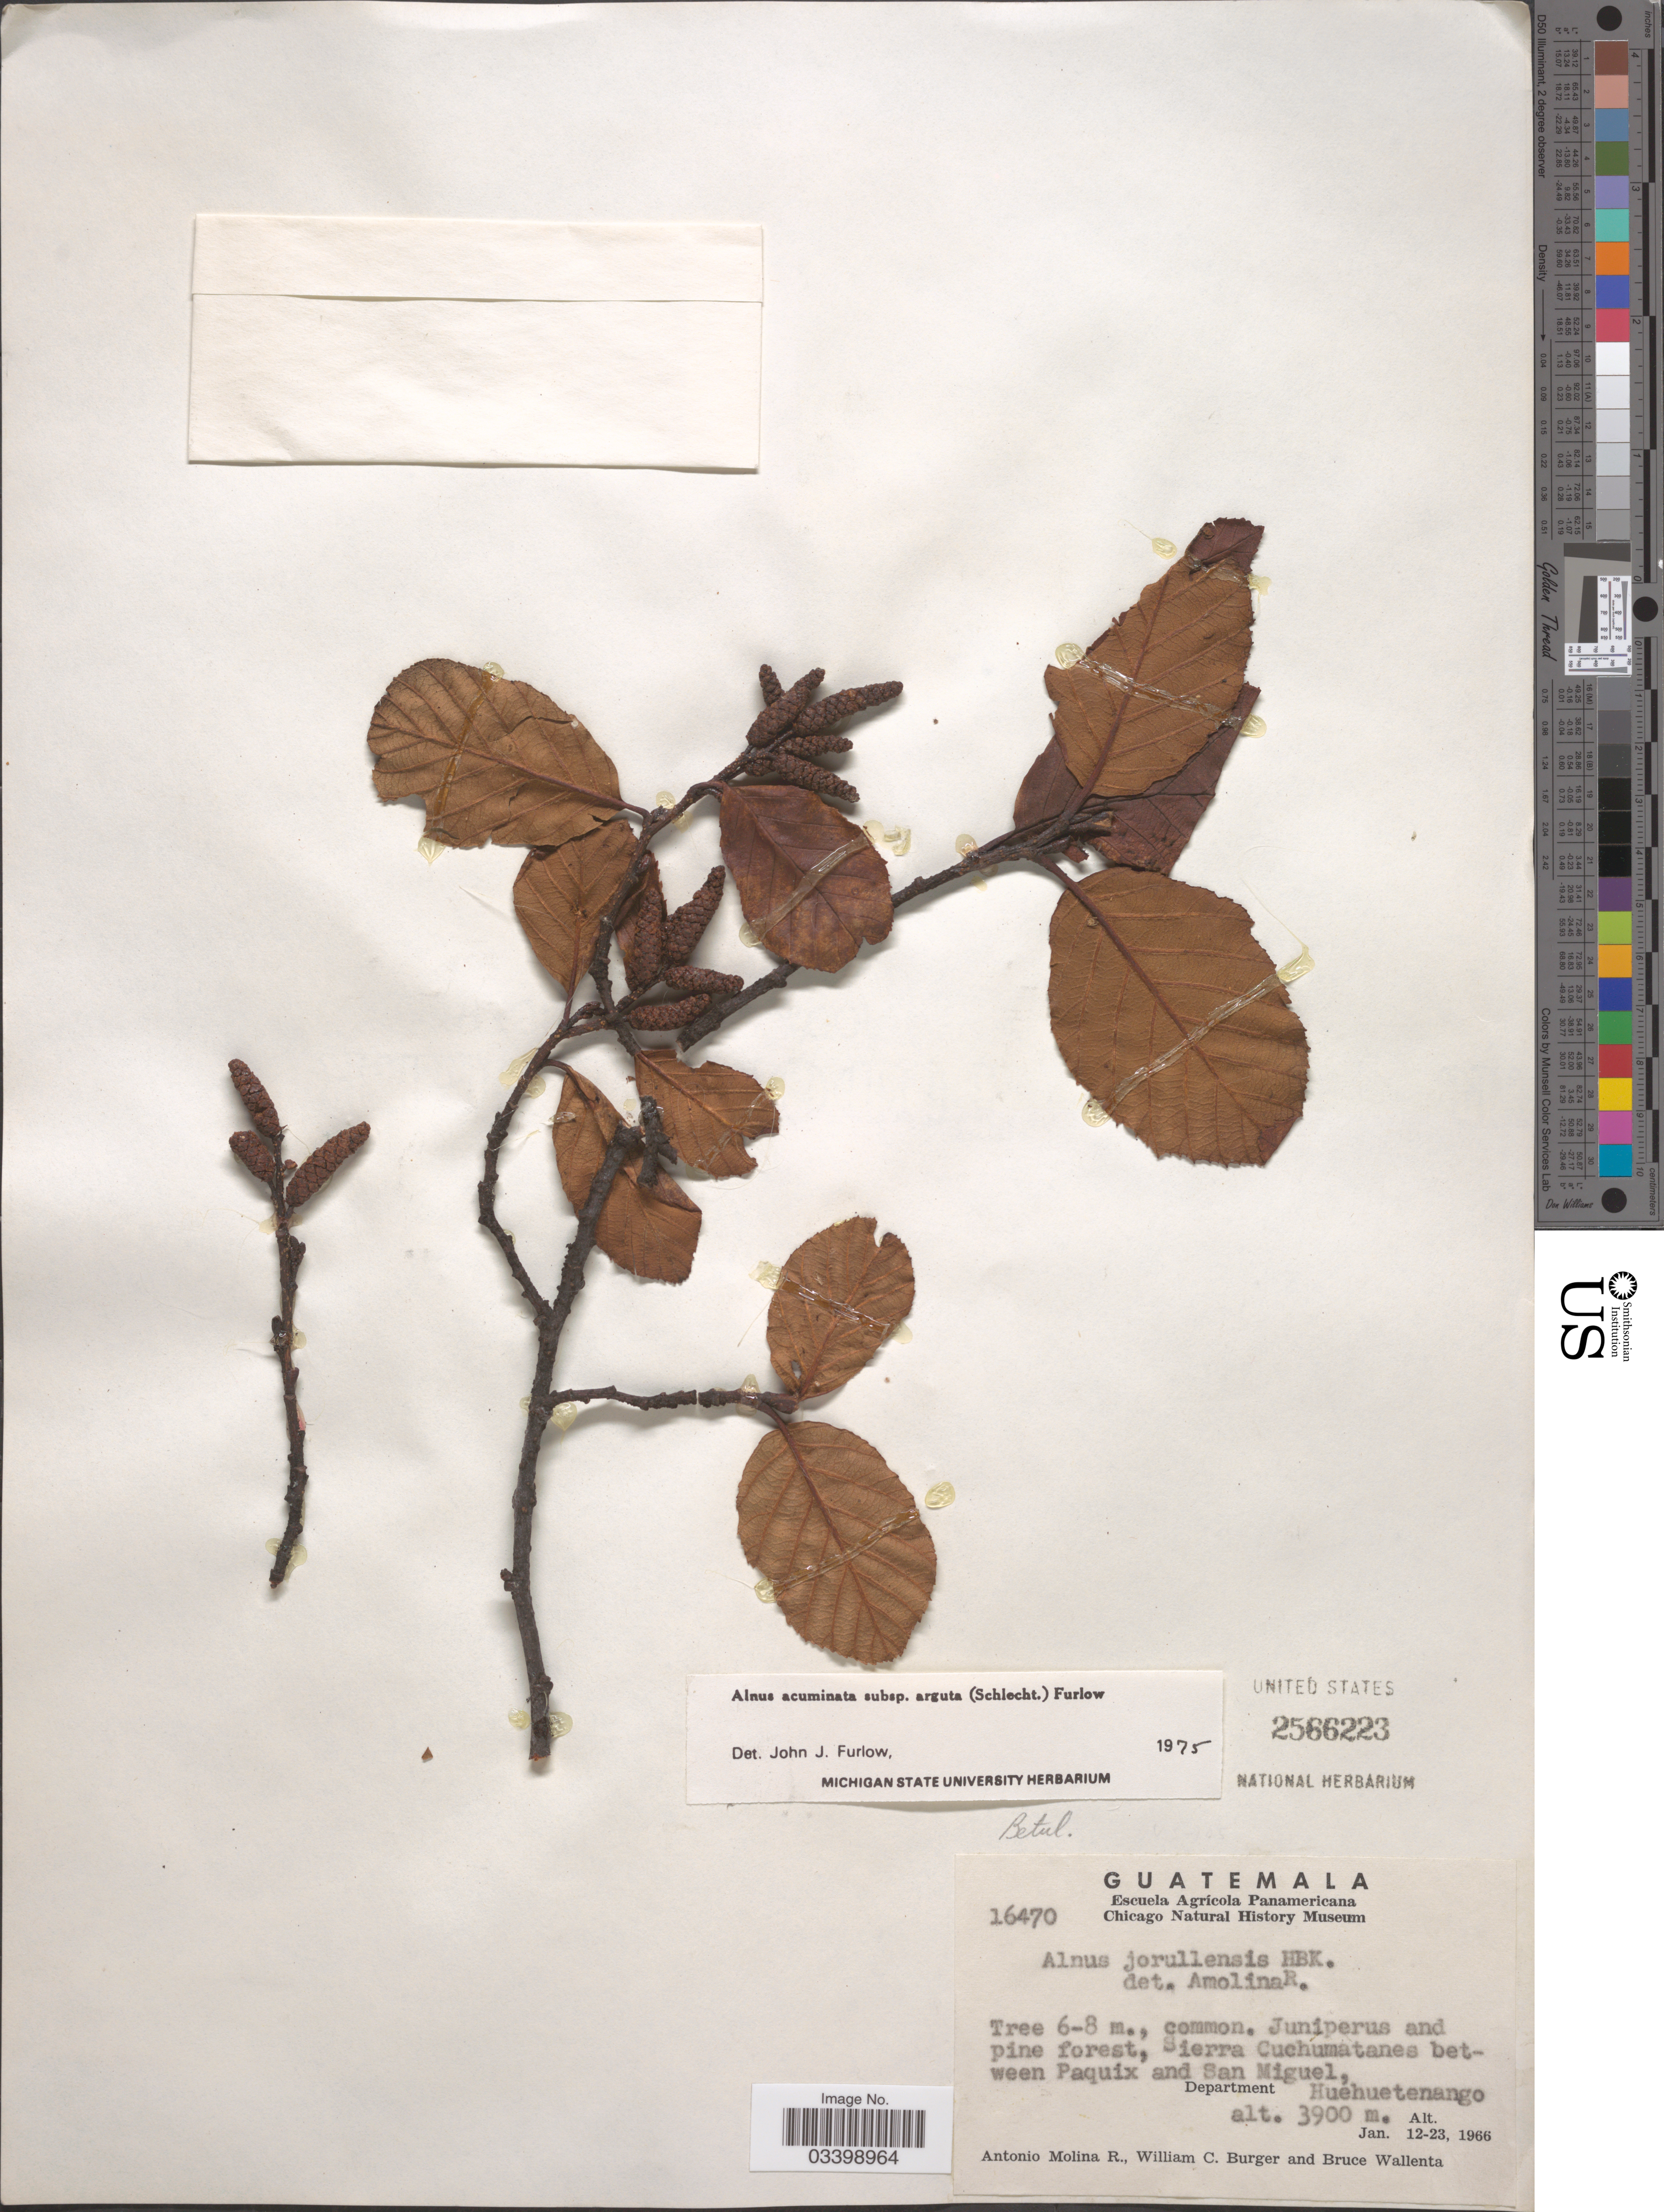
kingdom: Plantae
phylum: Tracheophyta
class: Magnoliopsida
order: Fagales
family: Betulaceae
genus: Alnus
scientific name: Alnus acuminata subsp. arguta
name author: (Schltdl.) Furlow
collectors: A. Molina R., W. Burger & B. Wallenta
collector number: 16470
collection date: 1966-01-12/1966-01-23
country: Guatemala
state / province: Huehuetenango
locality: Sierra Cuchumatanes between Paquix and San Miguel, Department Huehuetenango.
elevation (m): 3900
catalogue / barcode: US 2566223